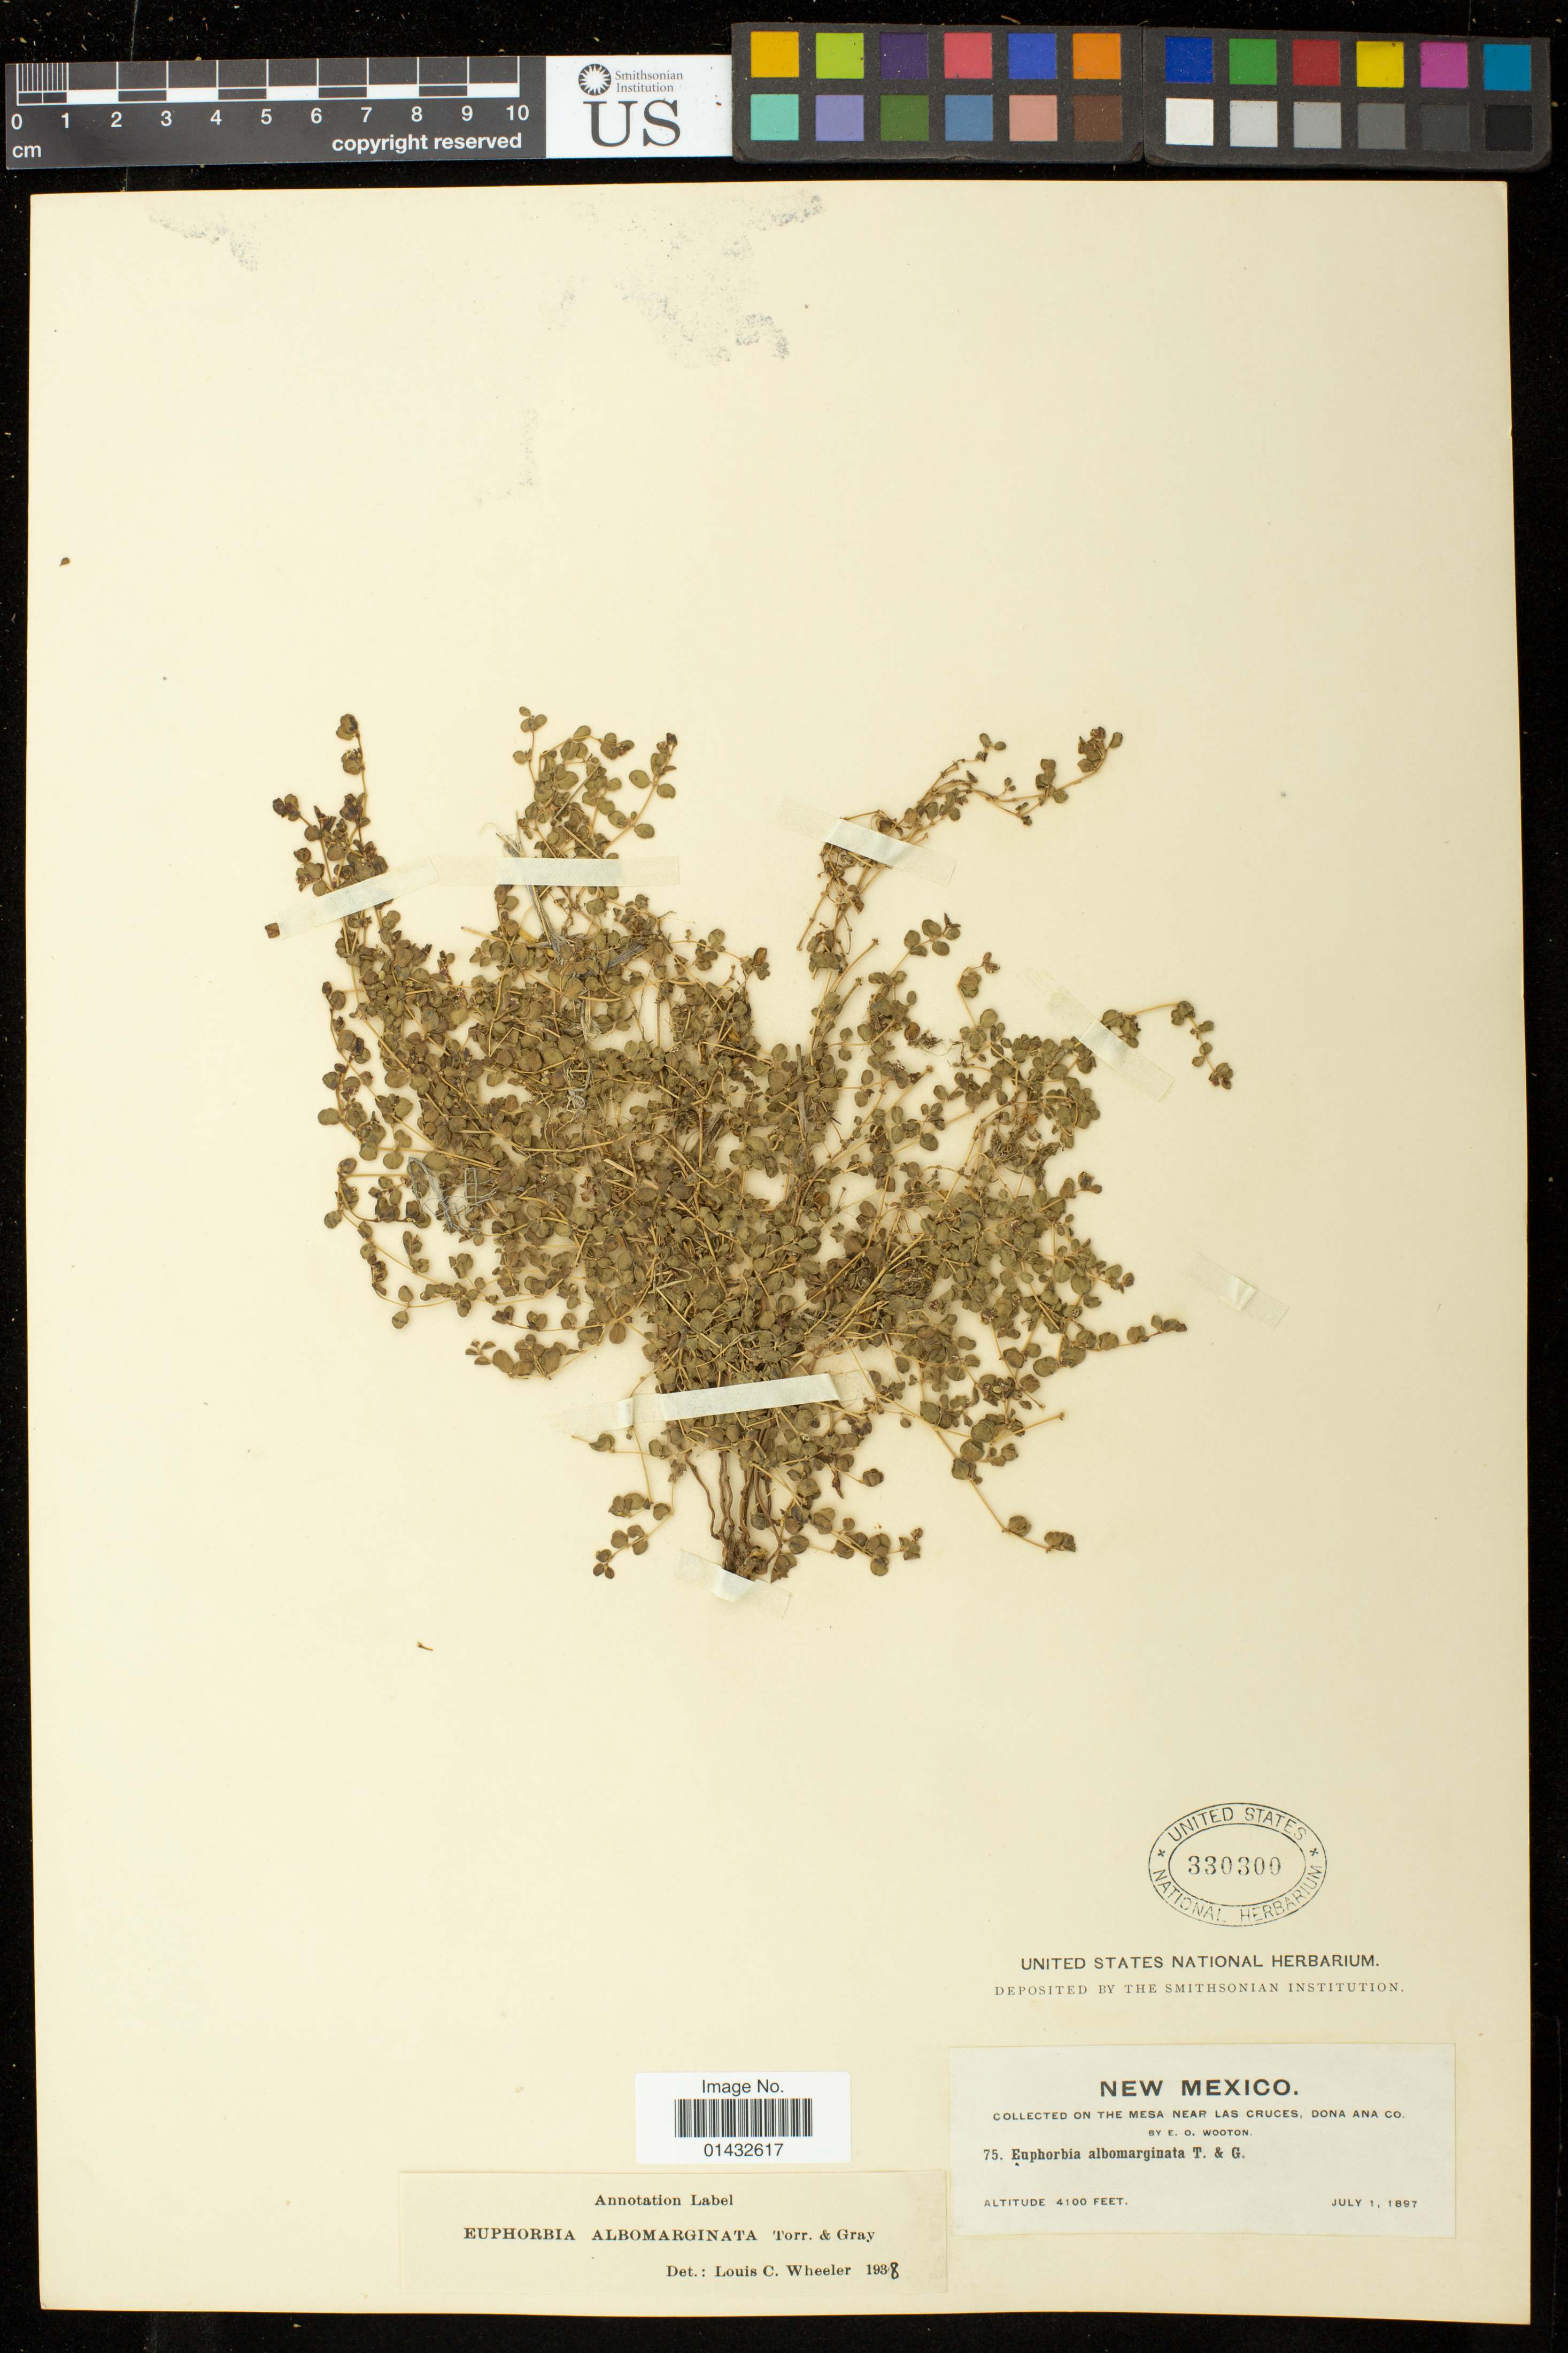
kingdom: Plantae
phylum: Tracheophyta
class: Magnoliopsida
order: Malpighiales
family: Euphorbiaceae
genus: Euphorbia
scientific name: Euphorbia albomarginata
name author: Torr. & A. Gray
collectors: E. O. Wooton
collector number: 75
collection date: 1897-07-01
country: United States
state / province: New Mexico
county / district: Dona Ana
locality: Mesa near Las Cruces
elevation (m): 1250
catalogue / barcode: US 330300